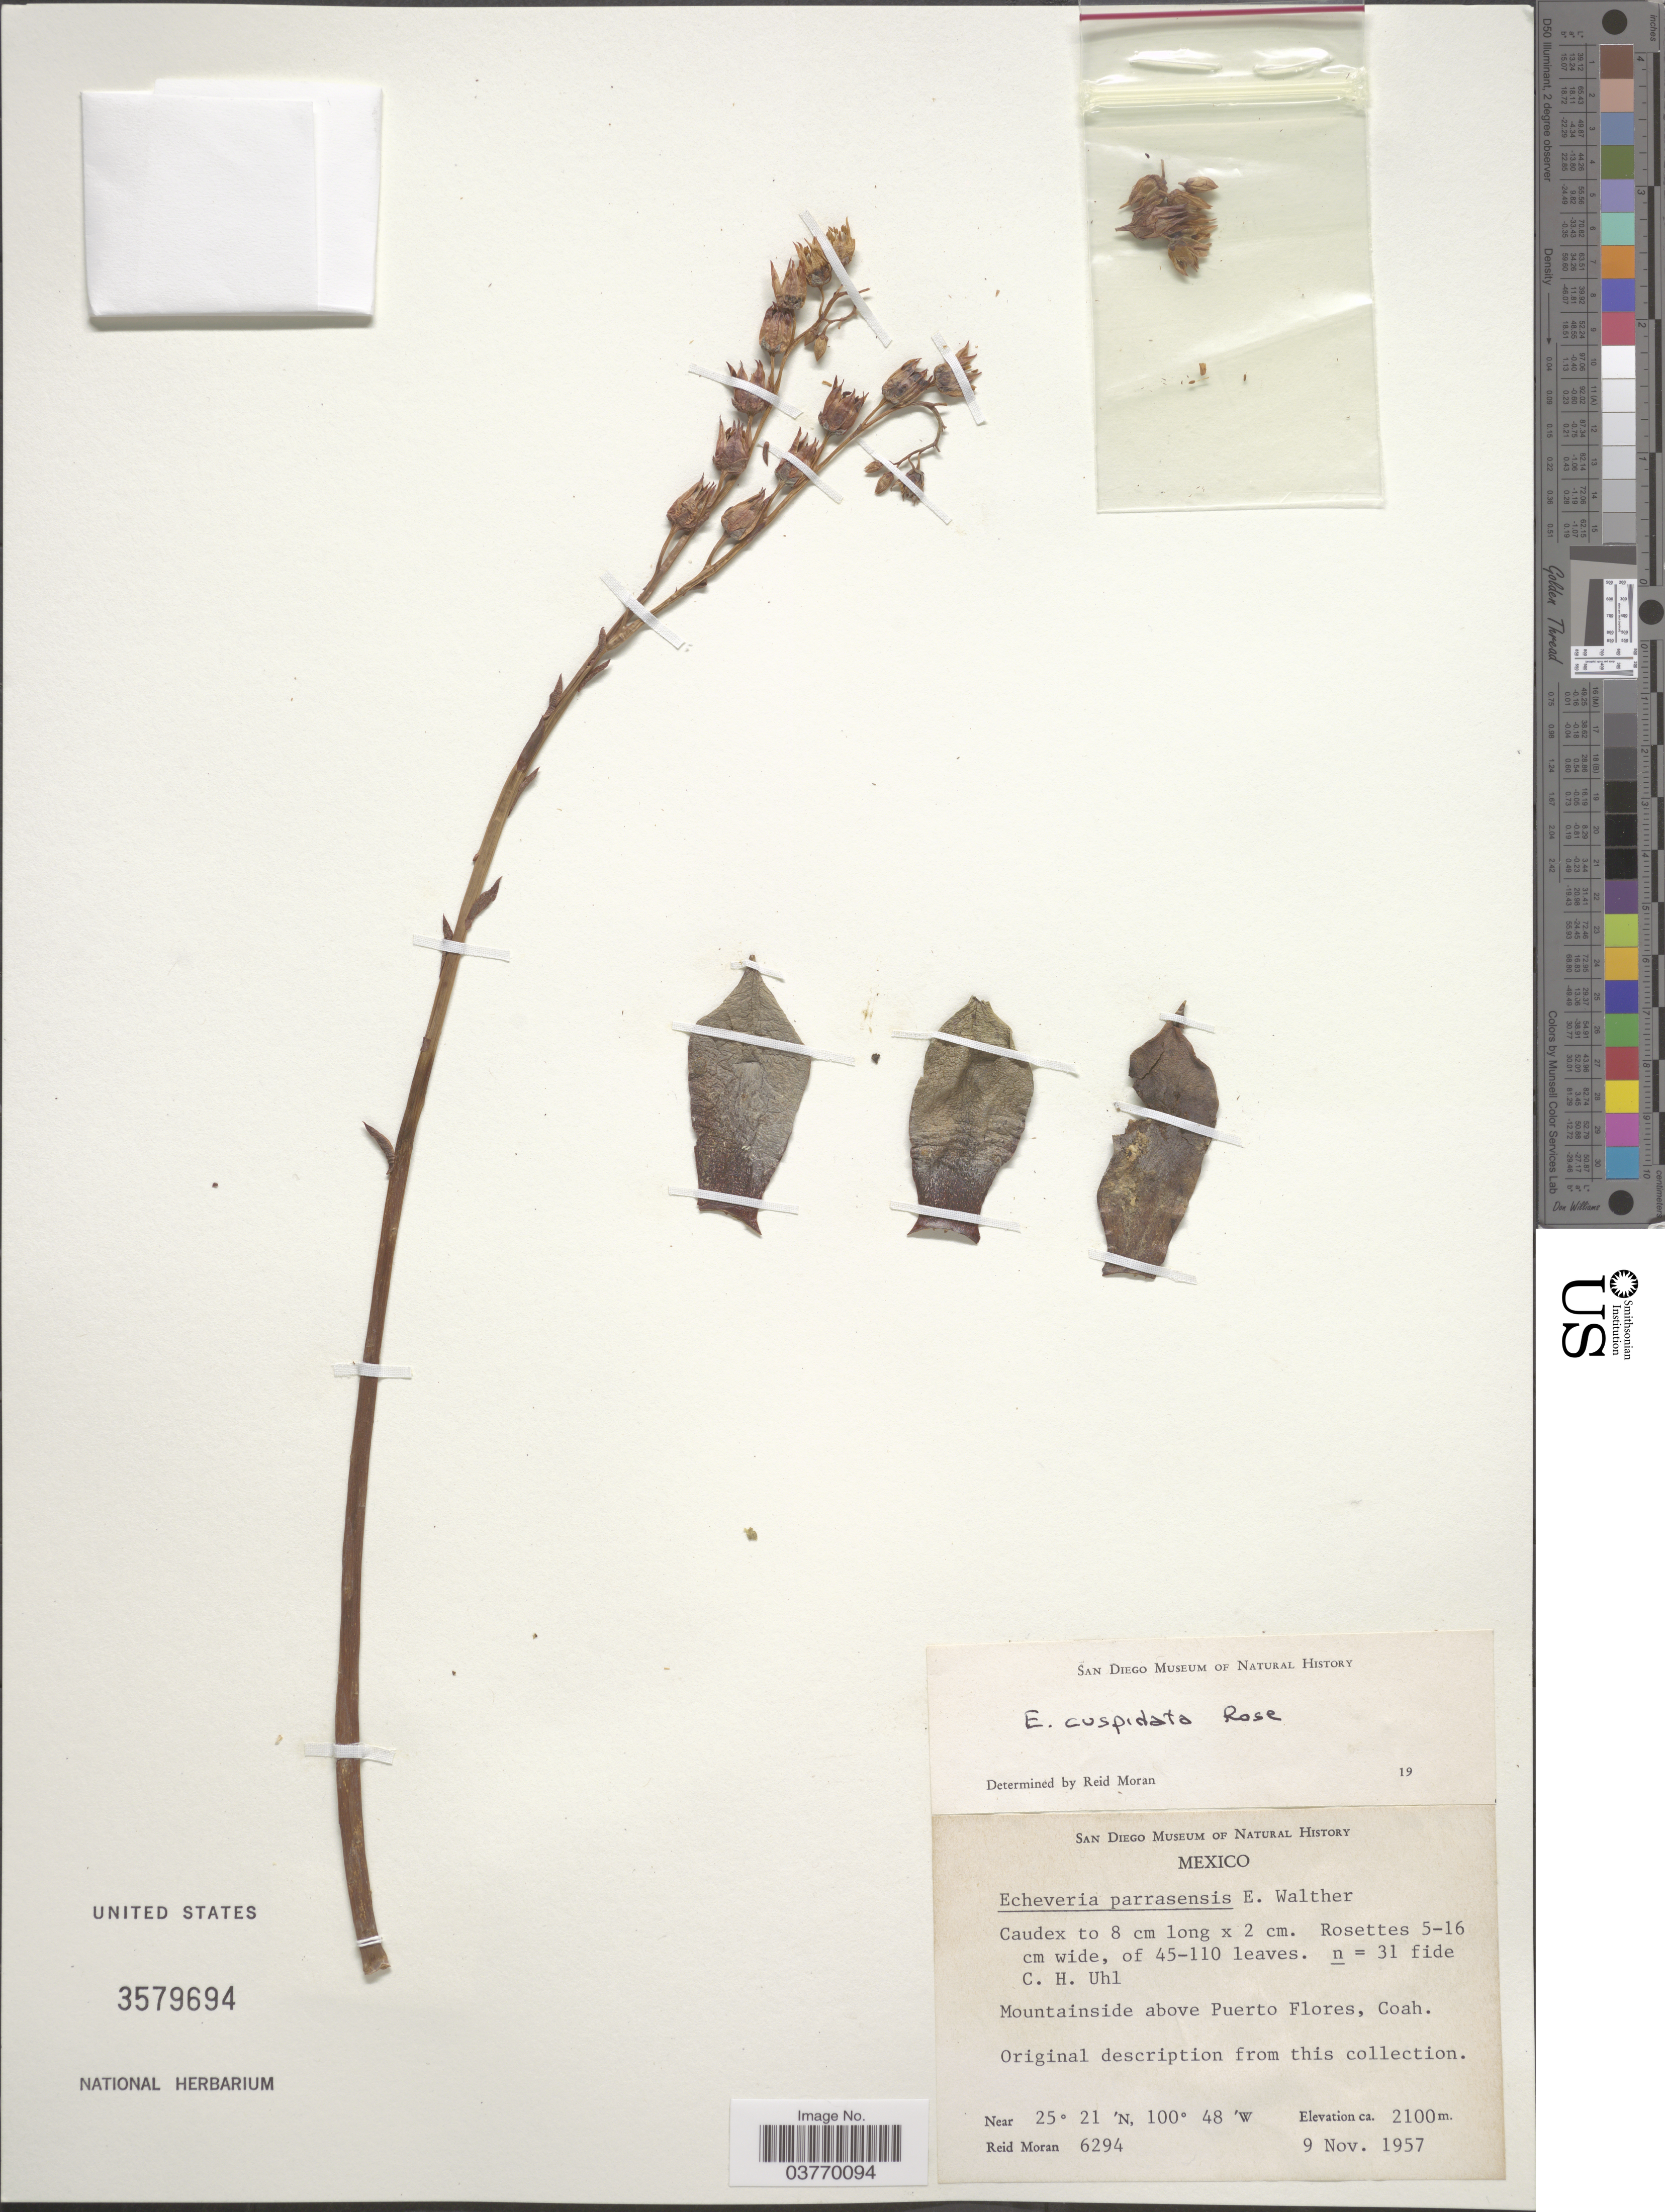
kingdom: Plantae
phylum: Tracheophyta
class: Magnoliopsida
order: Saxifragales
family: Crassulaceae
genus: Echeveria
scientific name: Echeveria cuspidata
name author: Rose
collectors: R. V. Moran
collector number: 6294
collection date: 1957-11-09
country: Mexico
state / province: Coahuila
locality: Mountainside above Puerto Flores.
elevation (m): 2100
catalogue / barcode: US 3579694